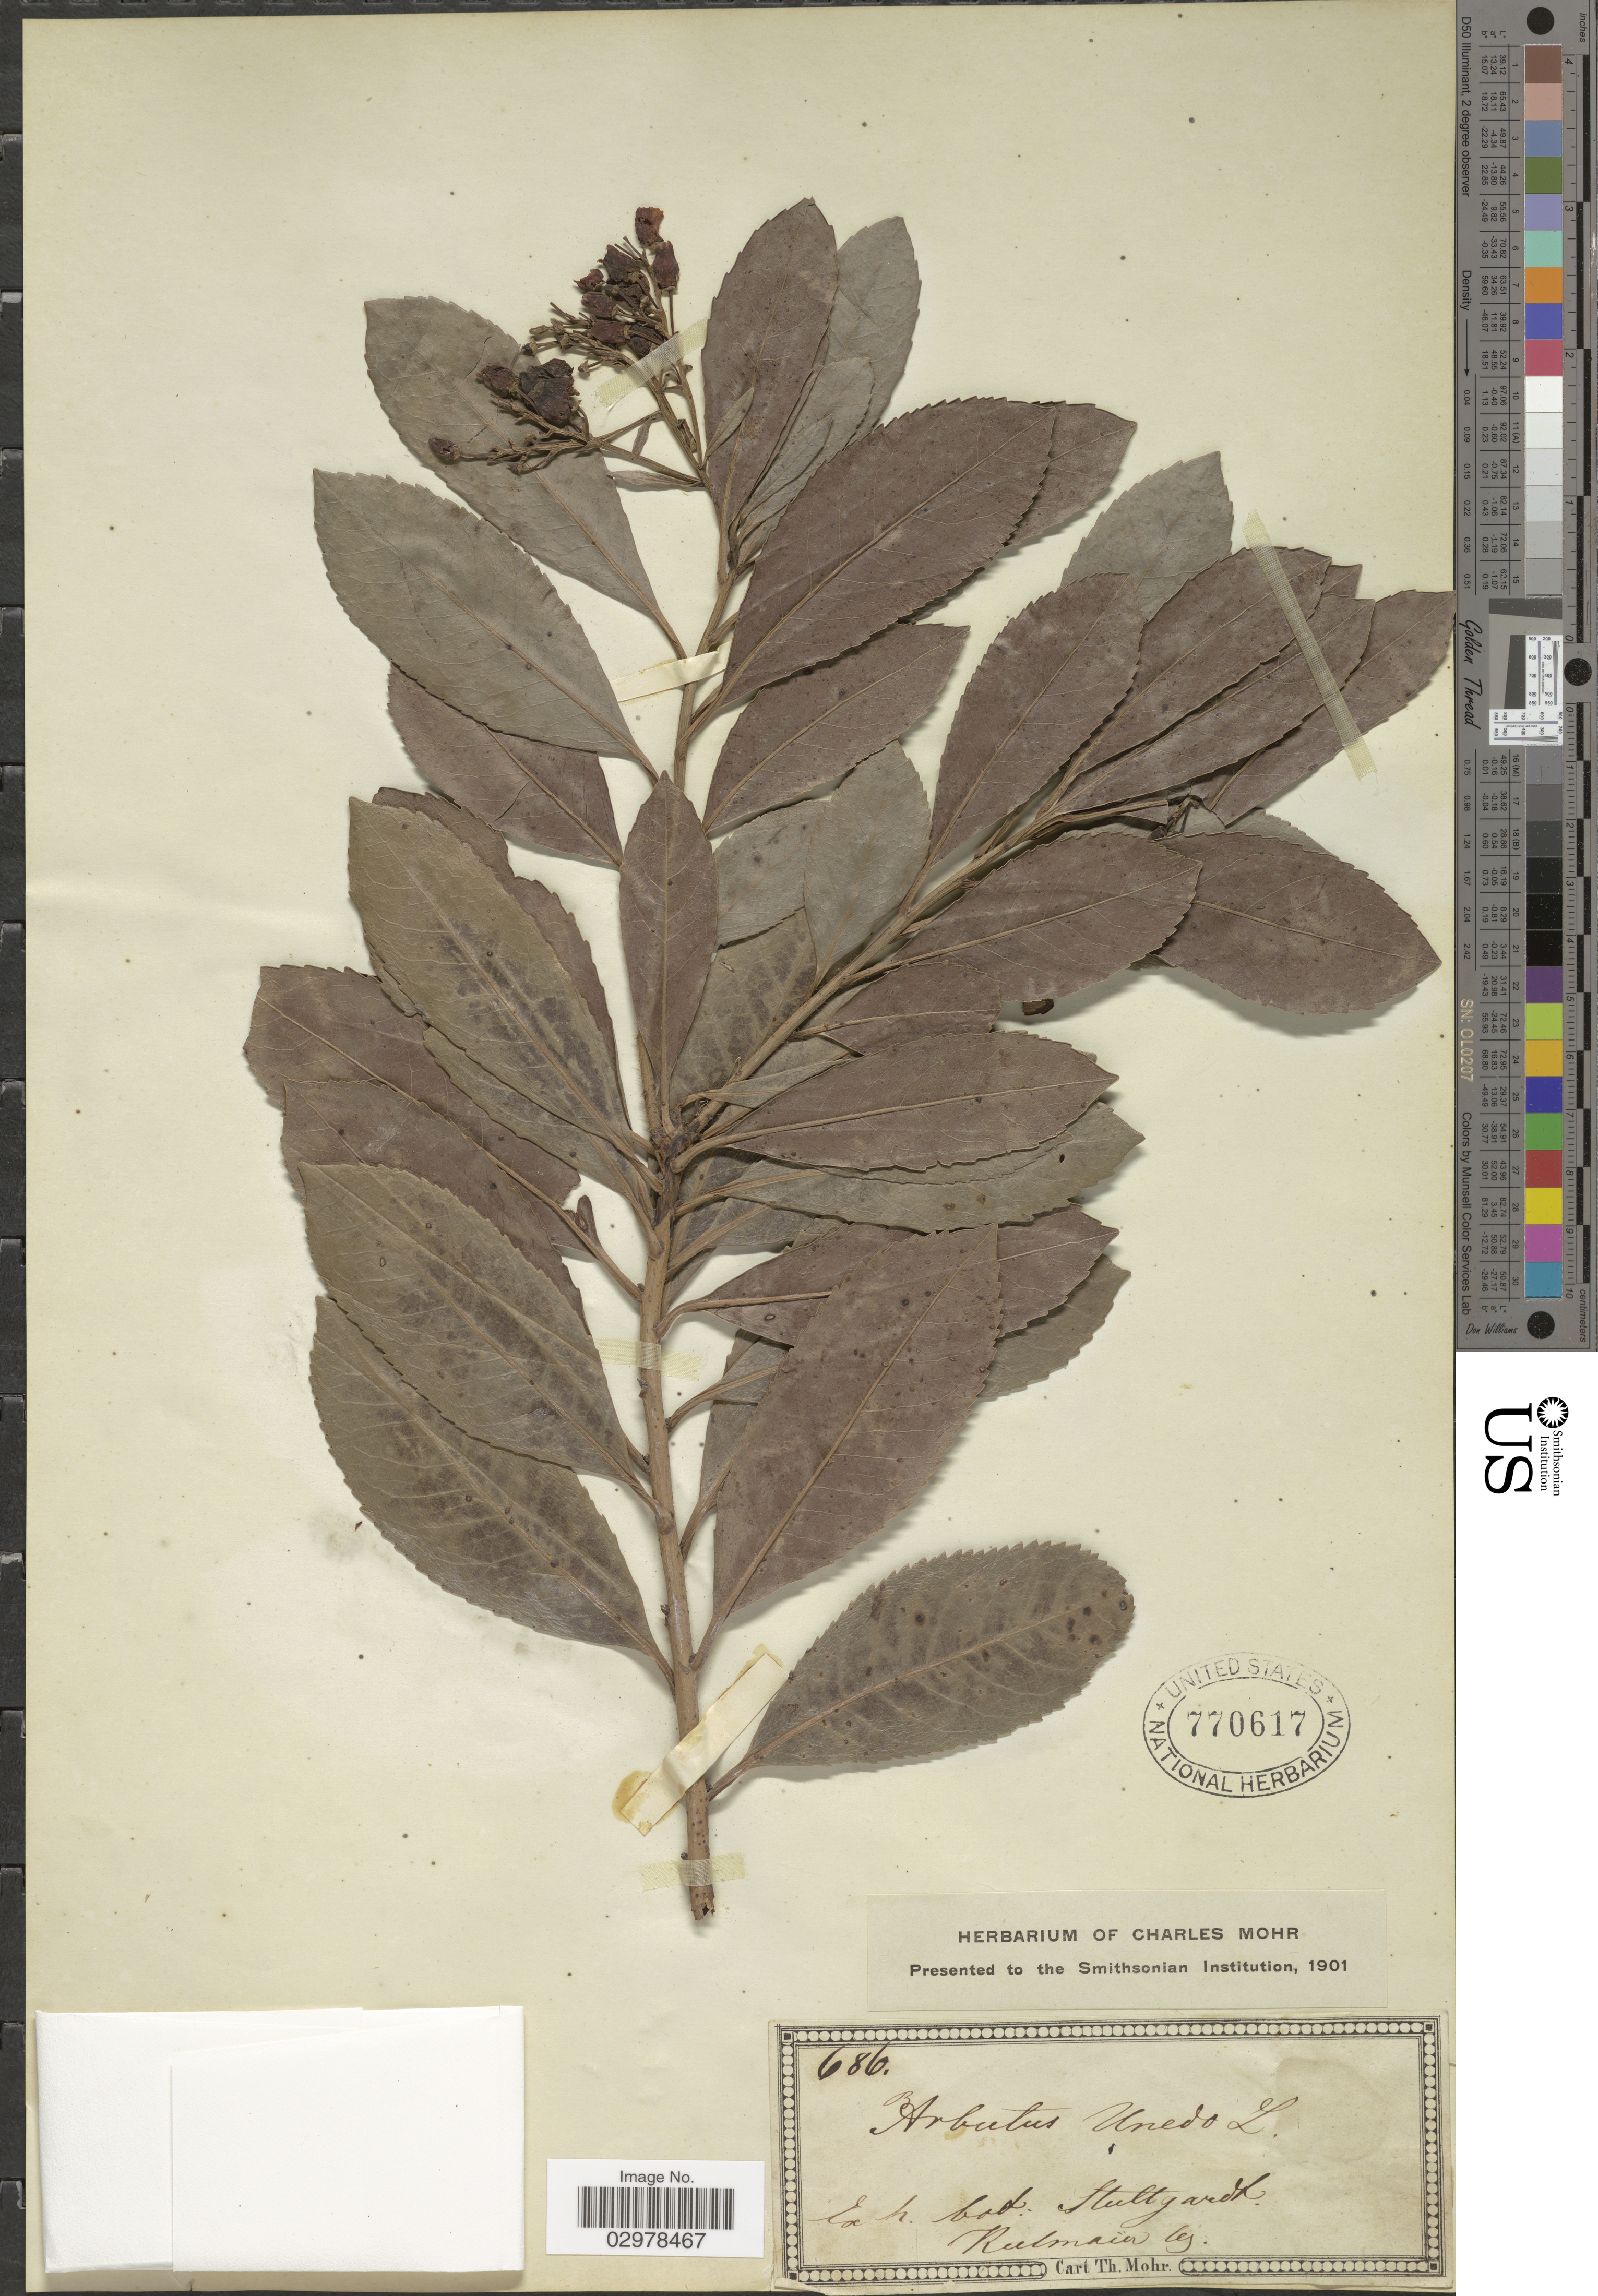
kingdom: Plantae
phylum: Tracheophyta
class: Magnoliopsida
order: Ericales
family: Ericaceae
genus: Arbutus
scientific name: Arbutus unedo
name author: L.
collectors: Rulmaier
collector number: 686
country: Germany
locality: Ex h. bot. Stuttgardt.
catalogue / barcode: US 770617